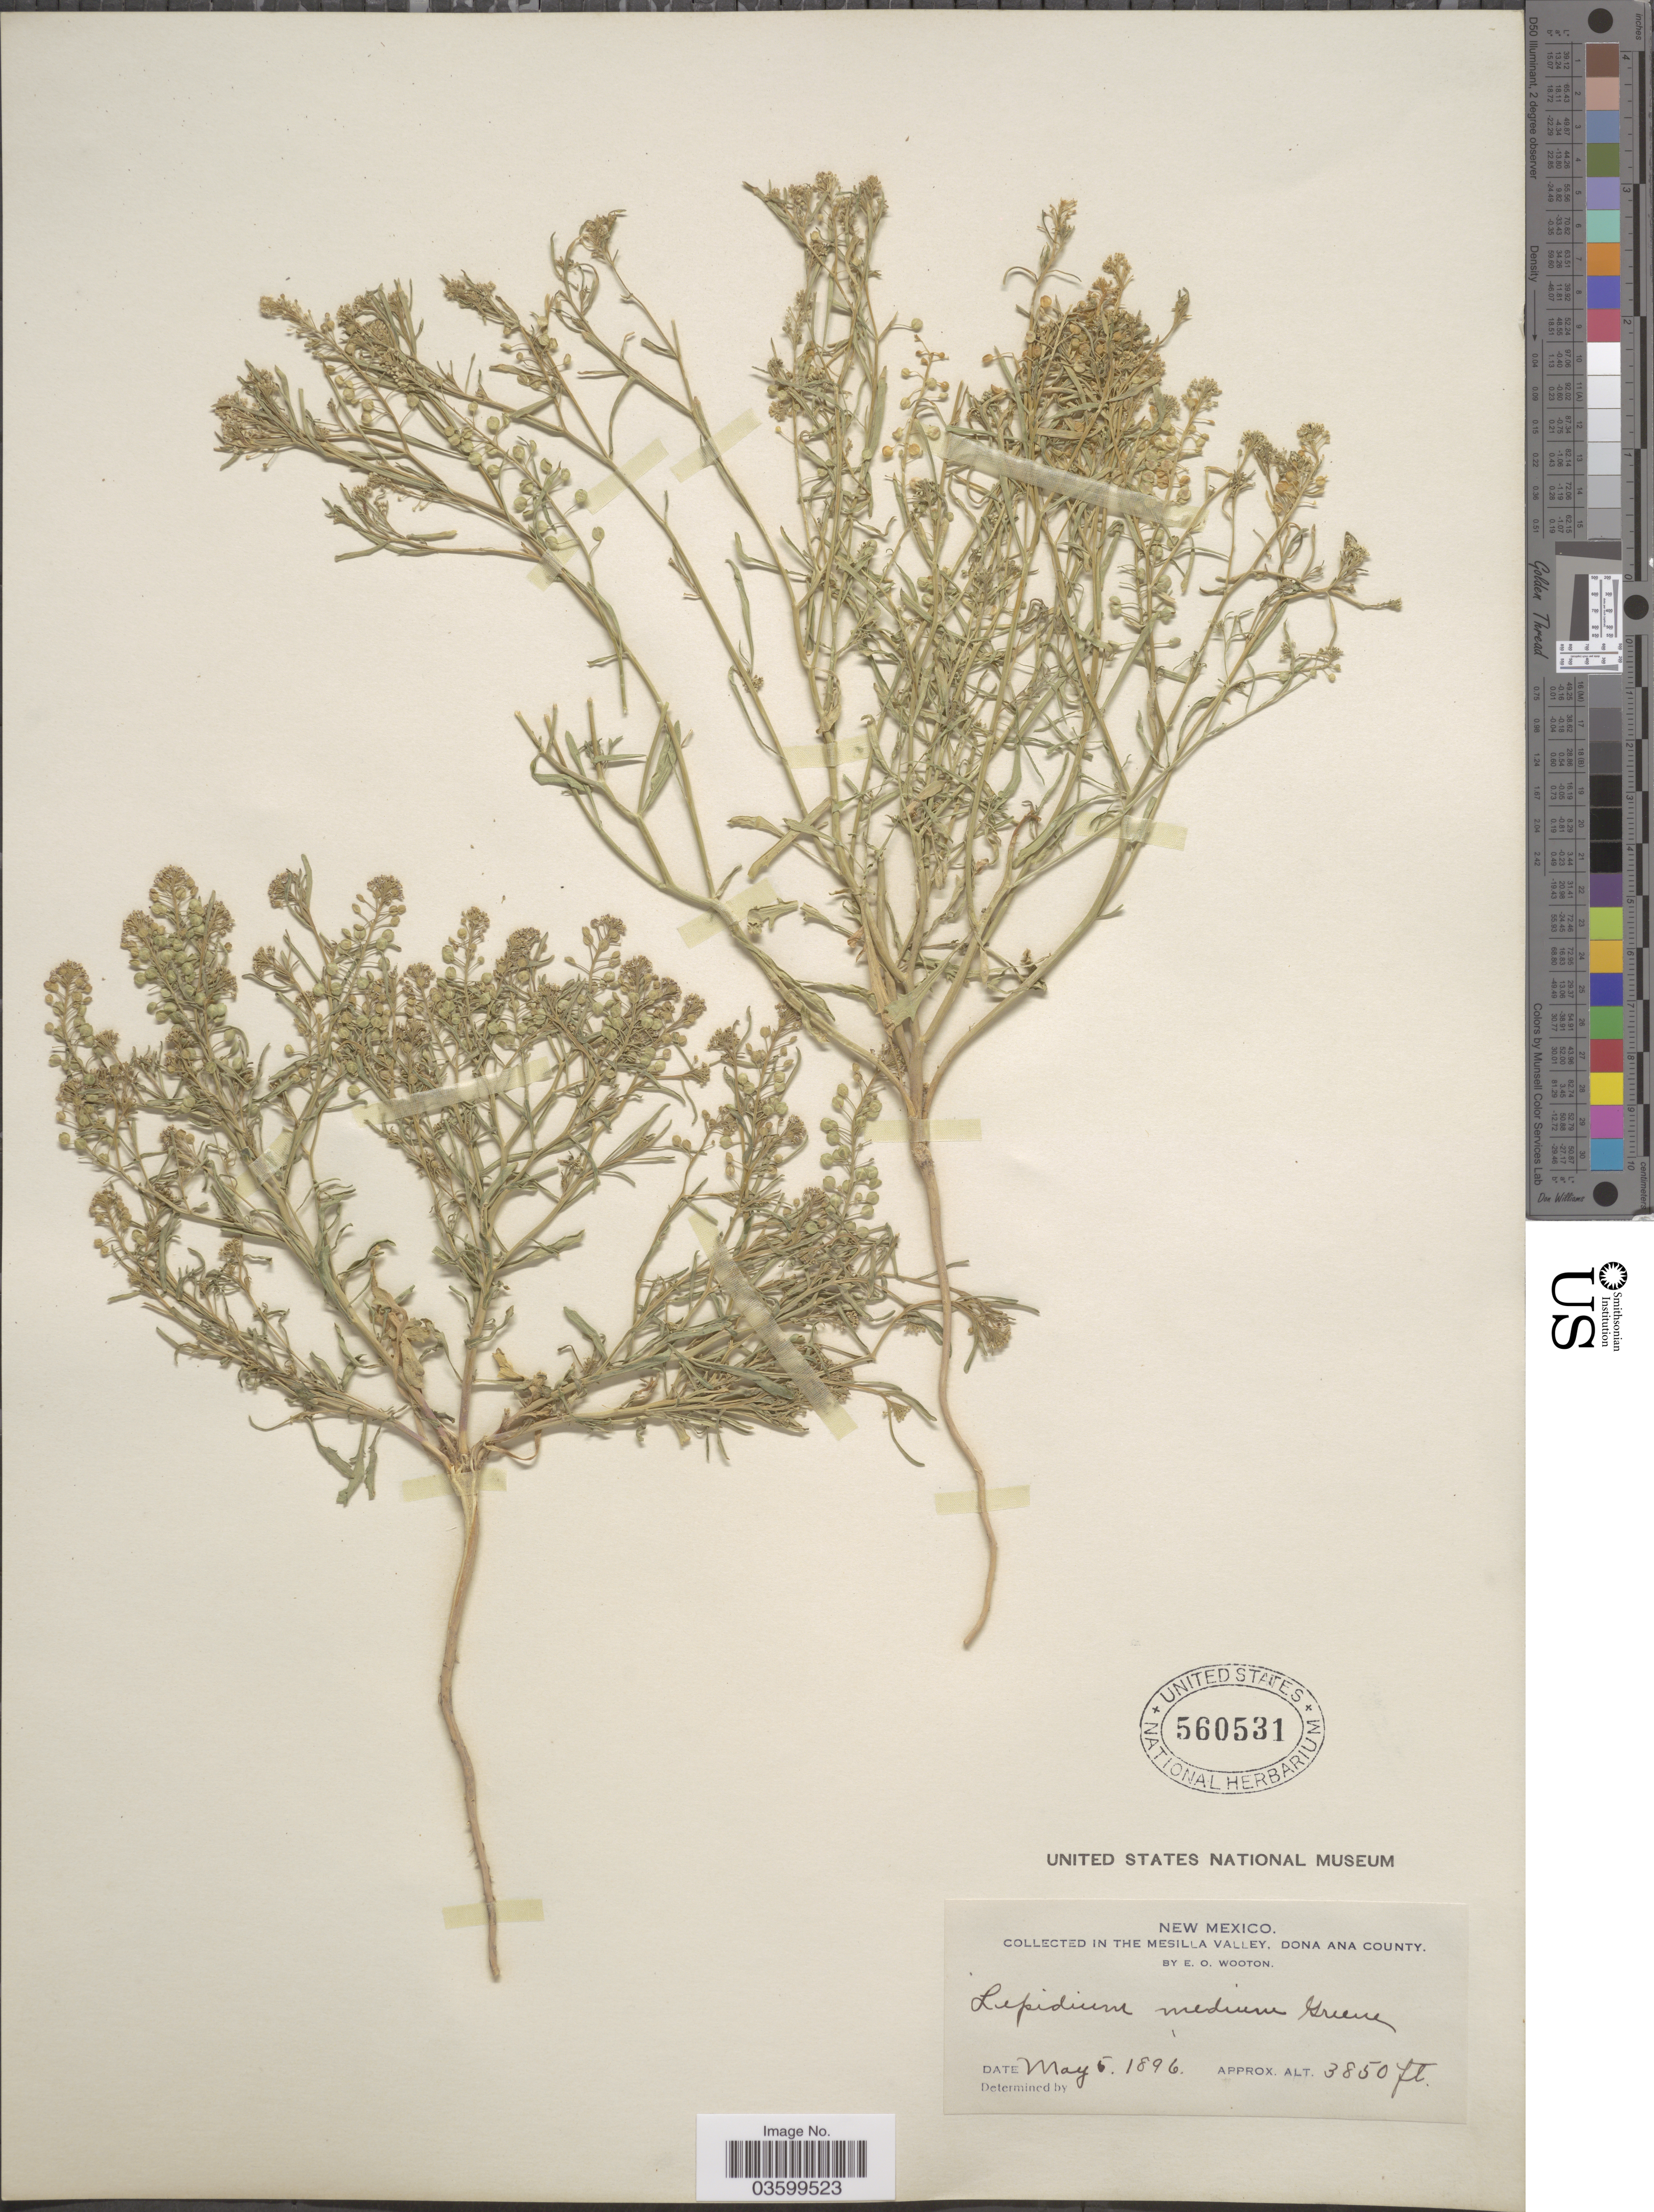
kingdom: Plantae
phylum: Tracheophyta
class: Magnoliopsida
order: Brassicales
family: Brassicaceae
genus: Lepidium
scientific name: Lepidium virginicum var. medium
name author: (Greene) C.L. Hitchc.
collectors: E. O. Wooton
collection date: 1896-05-05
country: United States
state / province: New Mexico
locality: Te Mesilla Valley, Dona Ana County.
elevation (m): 1173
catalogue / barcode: US 560531